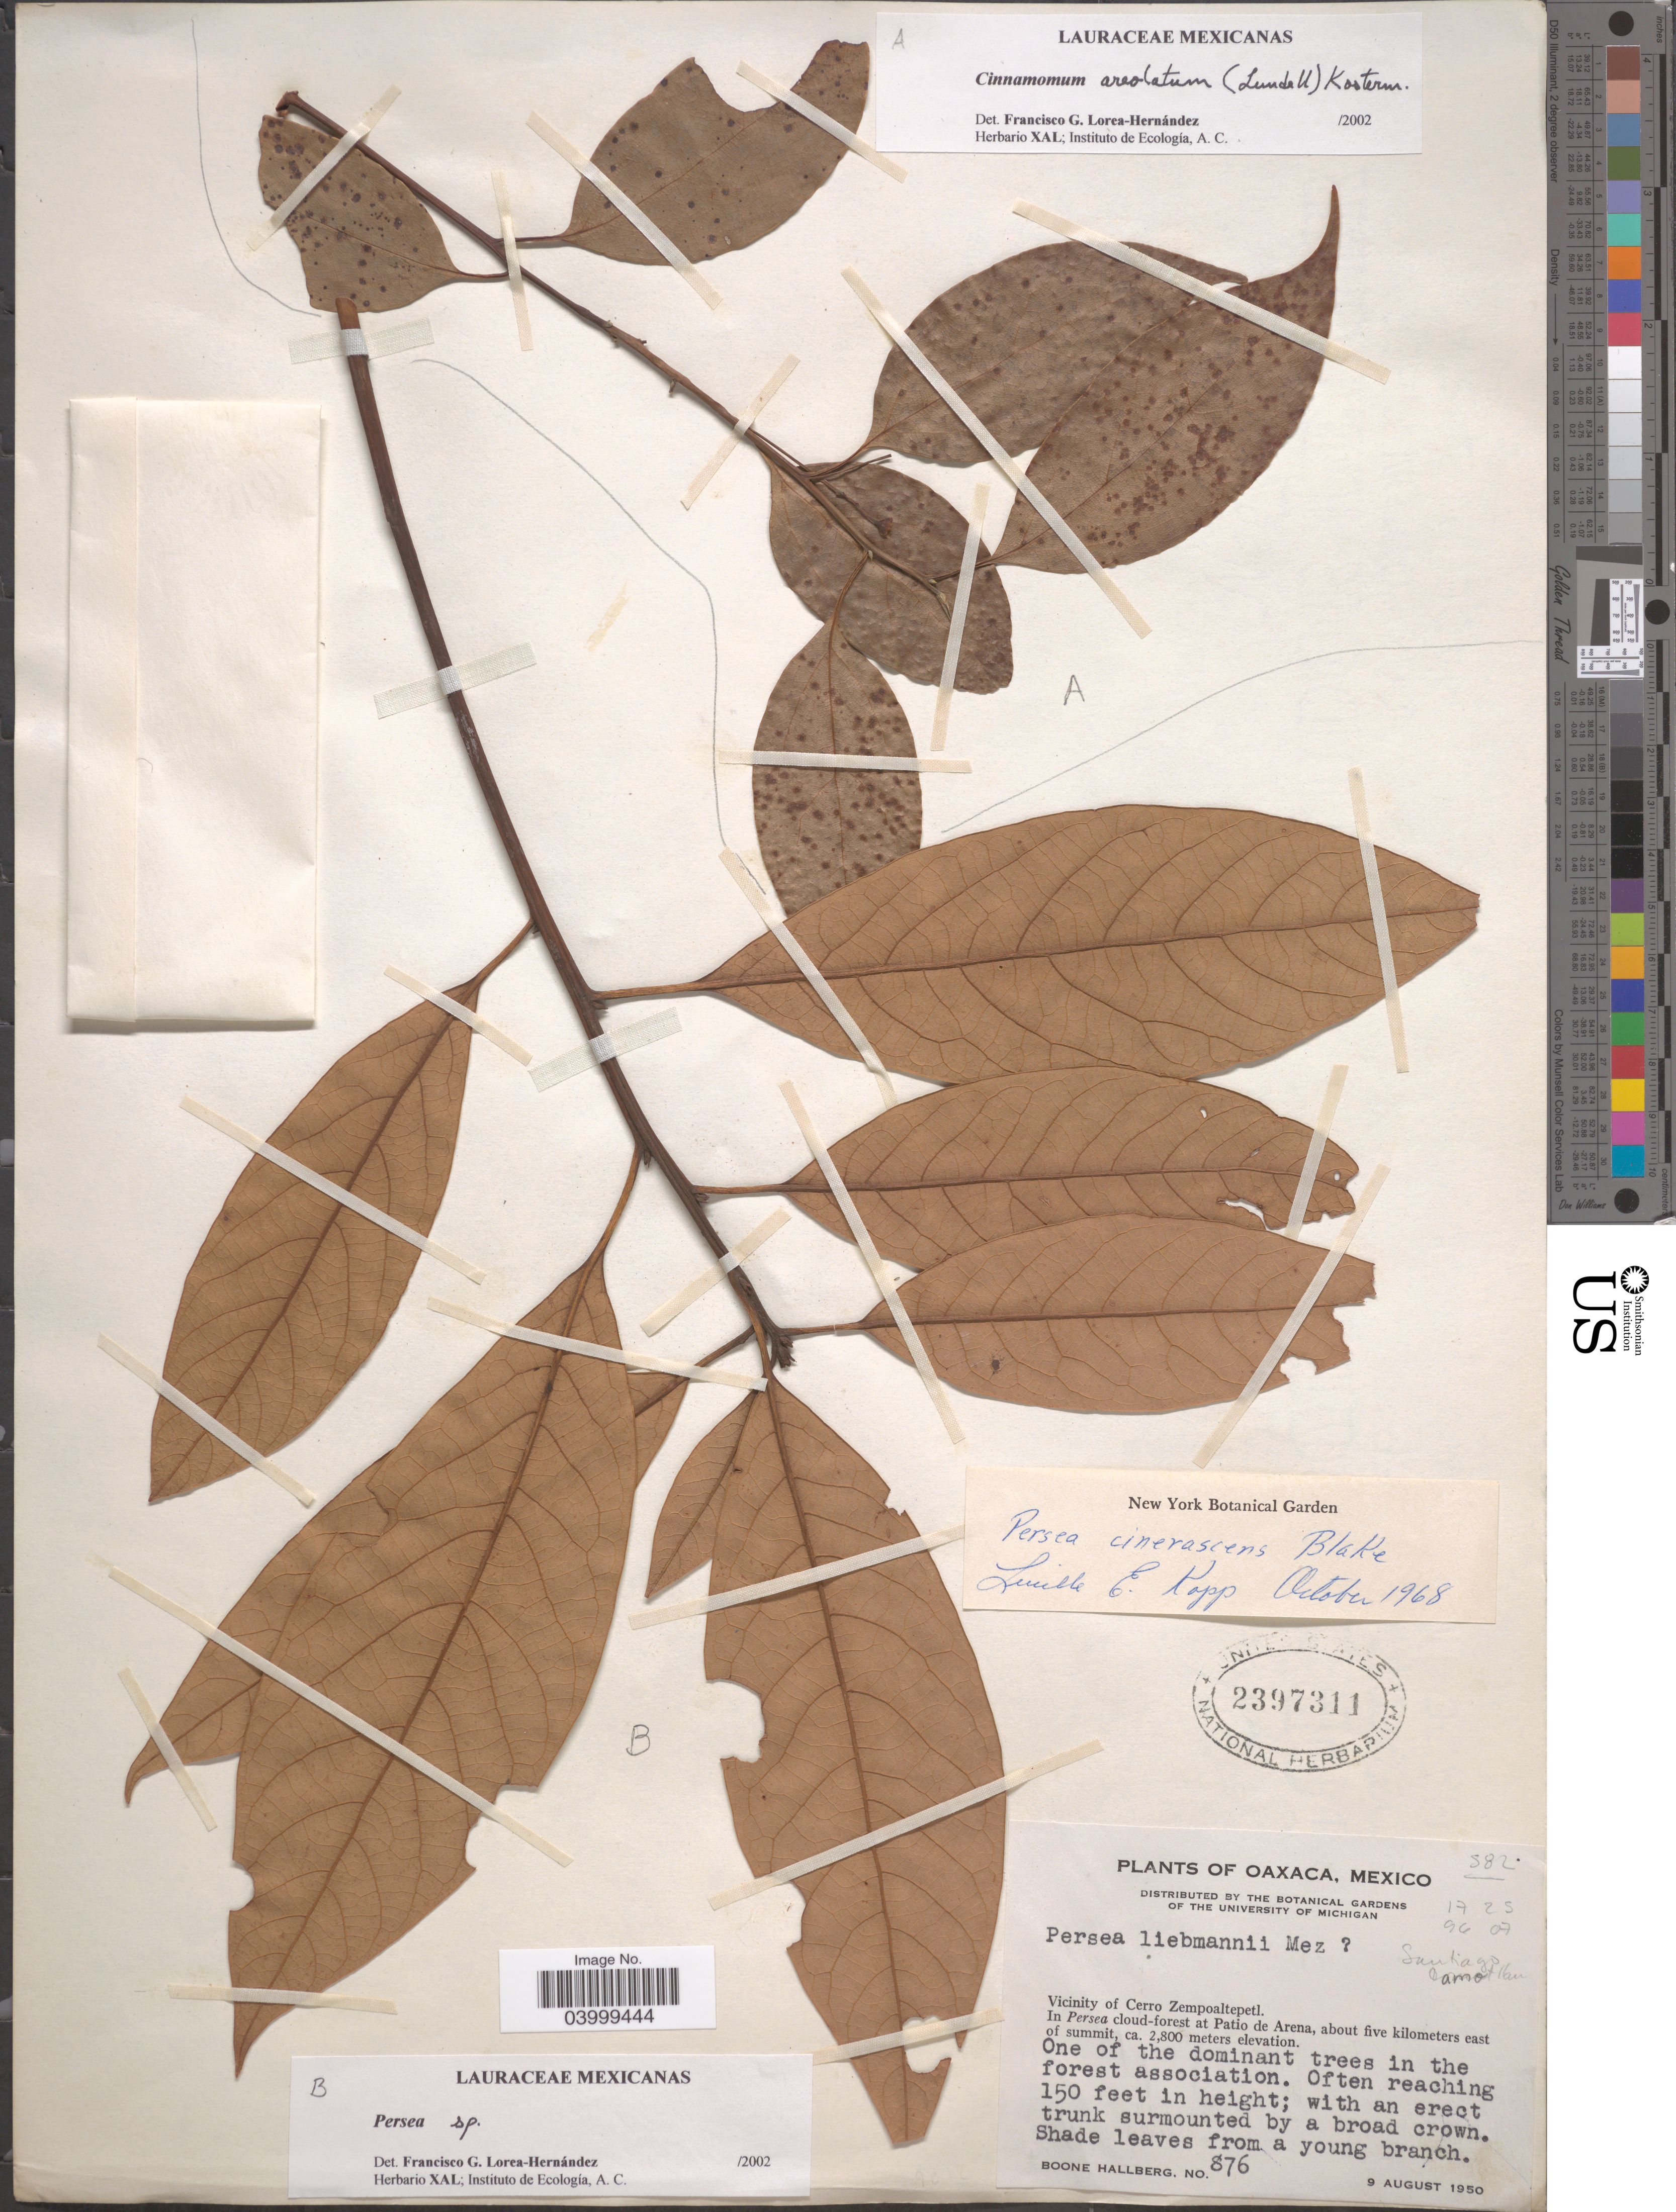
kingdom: Plantae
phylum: Tracheophyta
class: Magnoliopsida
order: Laurales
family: Lauraceae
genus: Cinnamomum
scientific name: Cinnamomum areolatum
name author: (Lundell) Kosterm.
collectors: B. Hallberg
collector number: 876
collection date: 1950-08-09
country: Mexico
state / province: Oaxaca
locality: Vicinity of Cerro Zempoaltepetl. In Persea cloud-forest at Patio de Arena, about five kilometers east of summit.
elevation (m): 2800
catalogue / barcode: US 2397311